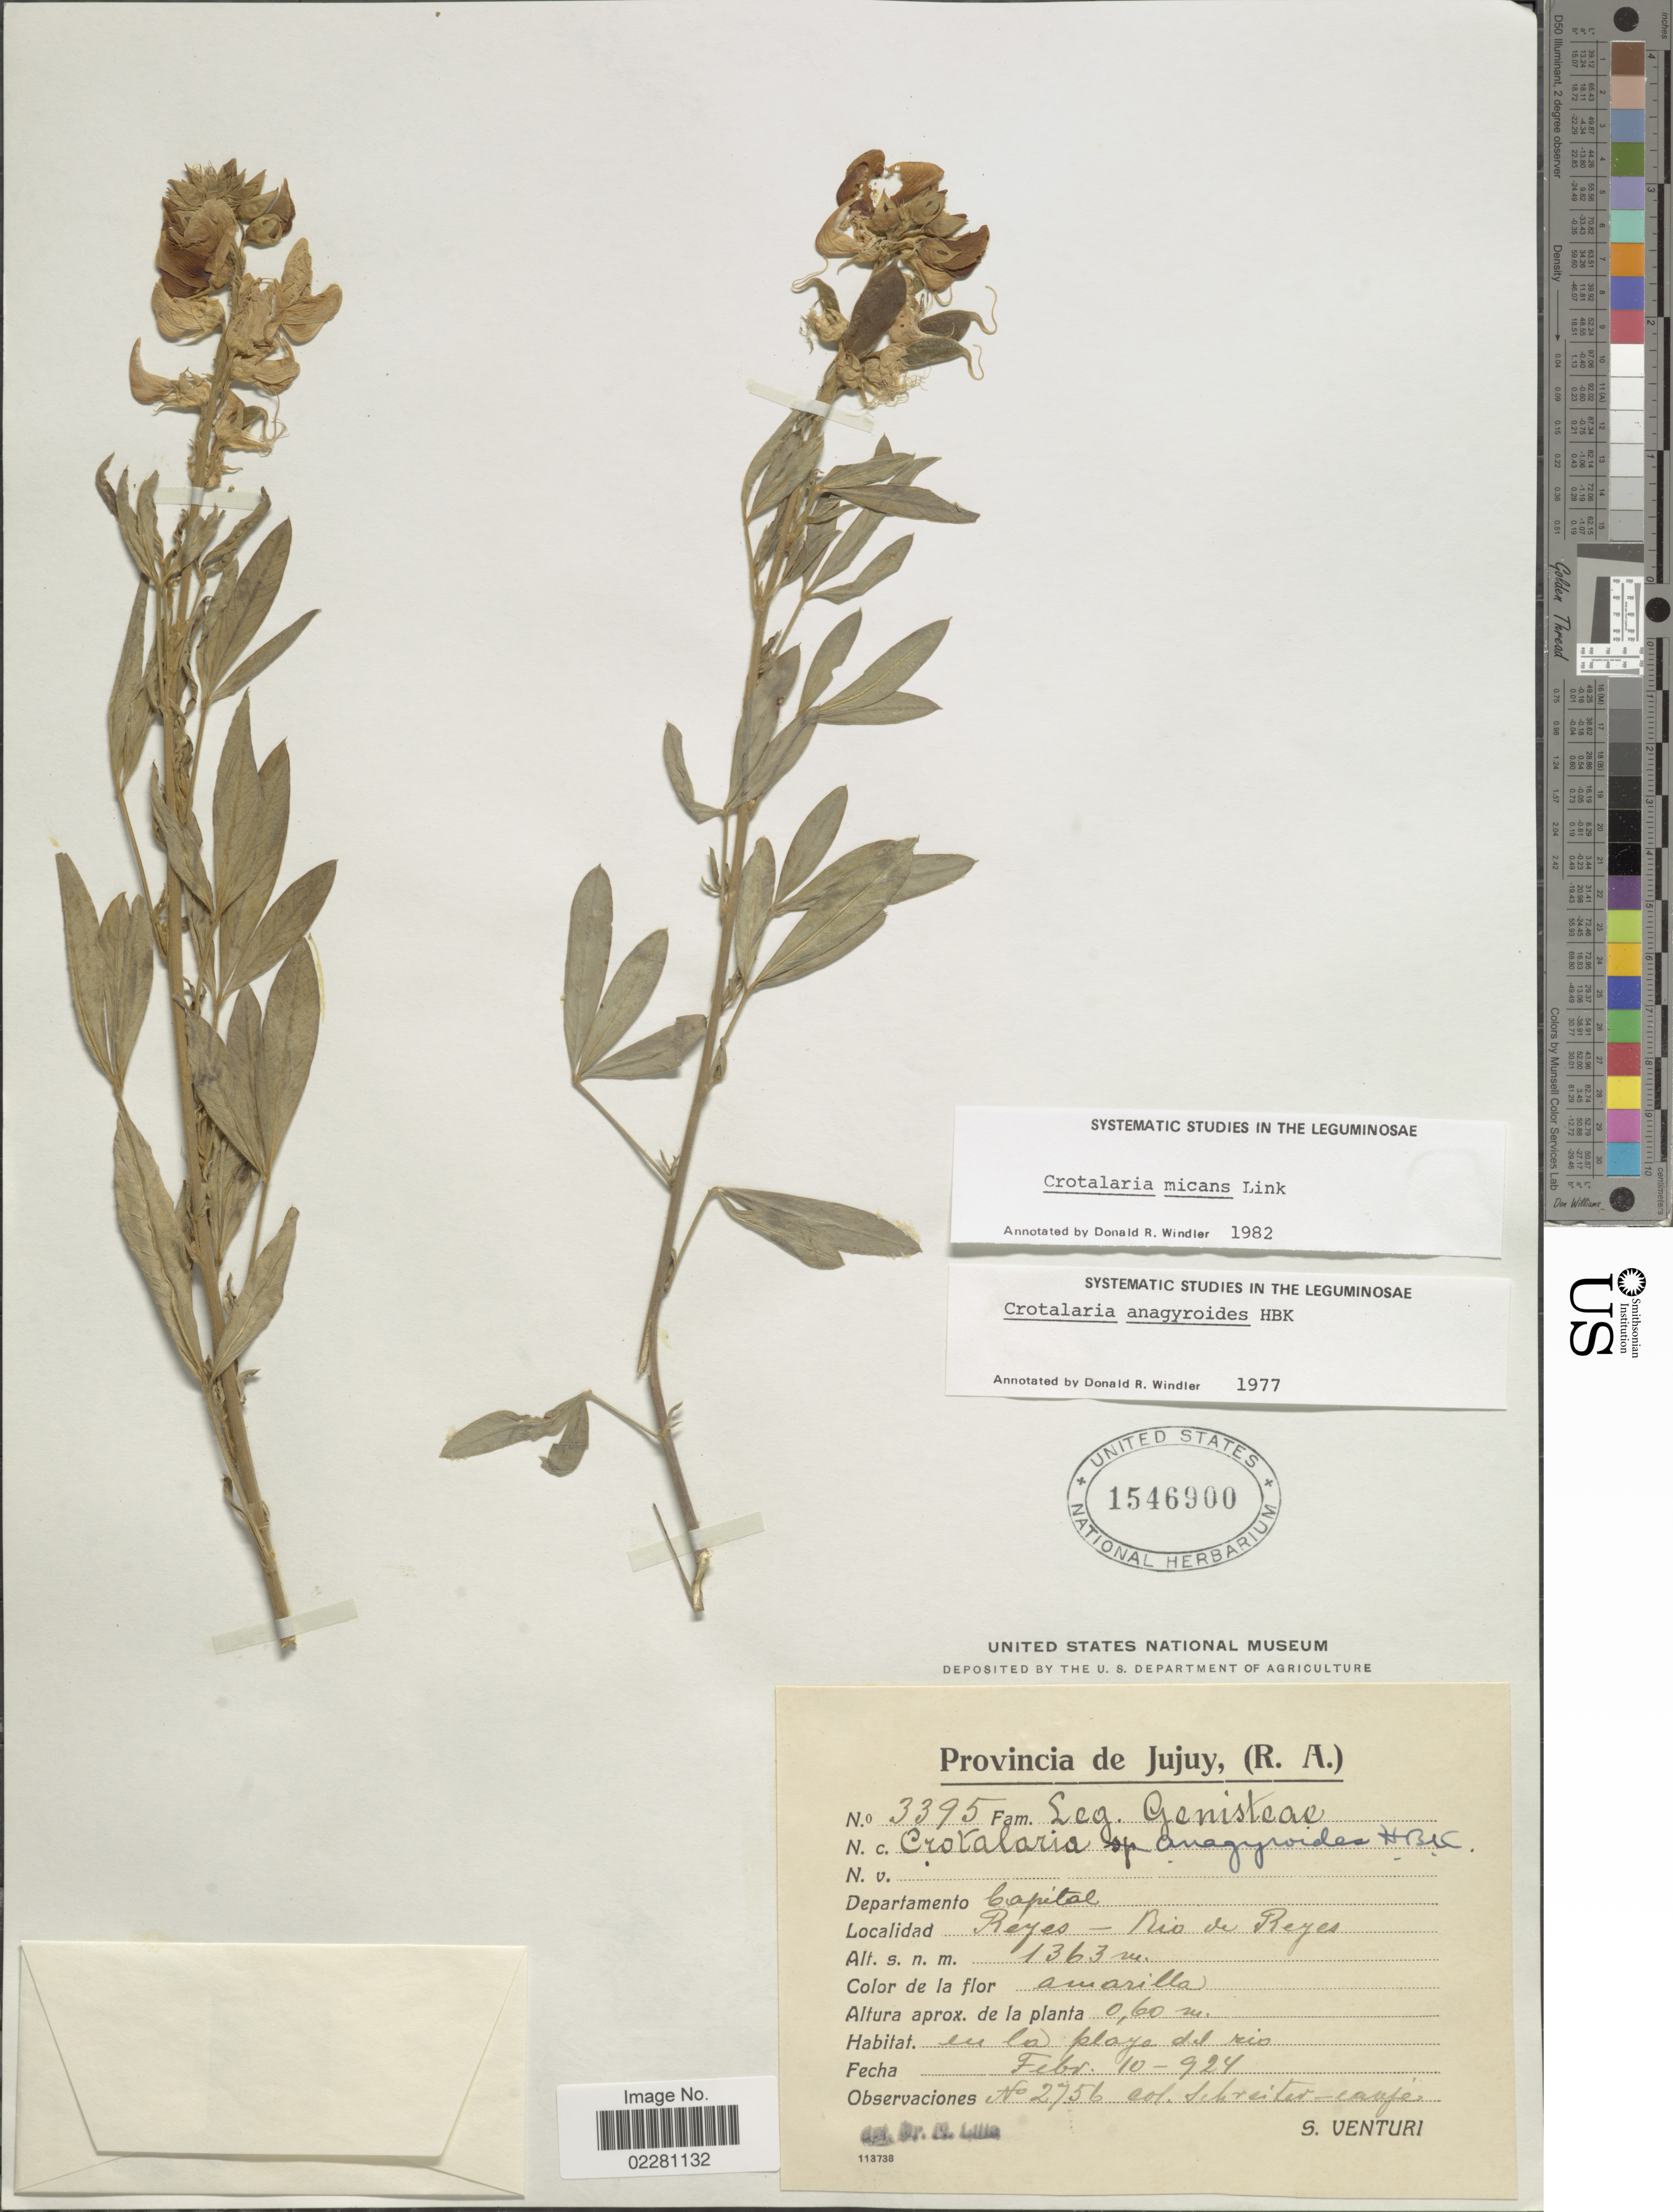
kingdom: Plantae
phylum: Tracheophyta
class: Magnoliopsida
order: Fabales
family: Fabaceae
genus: Crotalaria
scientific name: Crotalaria micans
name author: Link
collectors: S. Venturi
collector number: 3395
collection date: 1924-02-10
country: Argentina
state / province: Jujuy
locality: Departamento Capital, Reyes, Rio de Reyes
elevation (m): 1363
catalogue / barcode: US 1546900